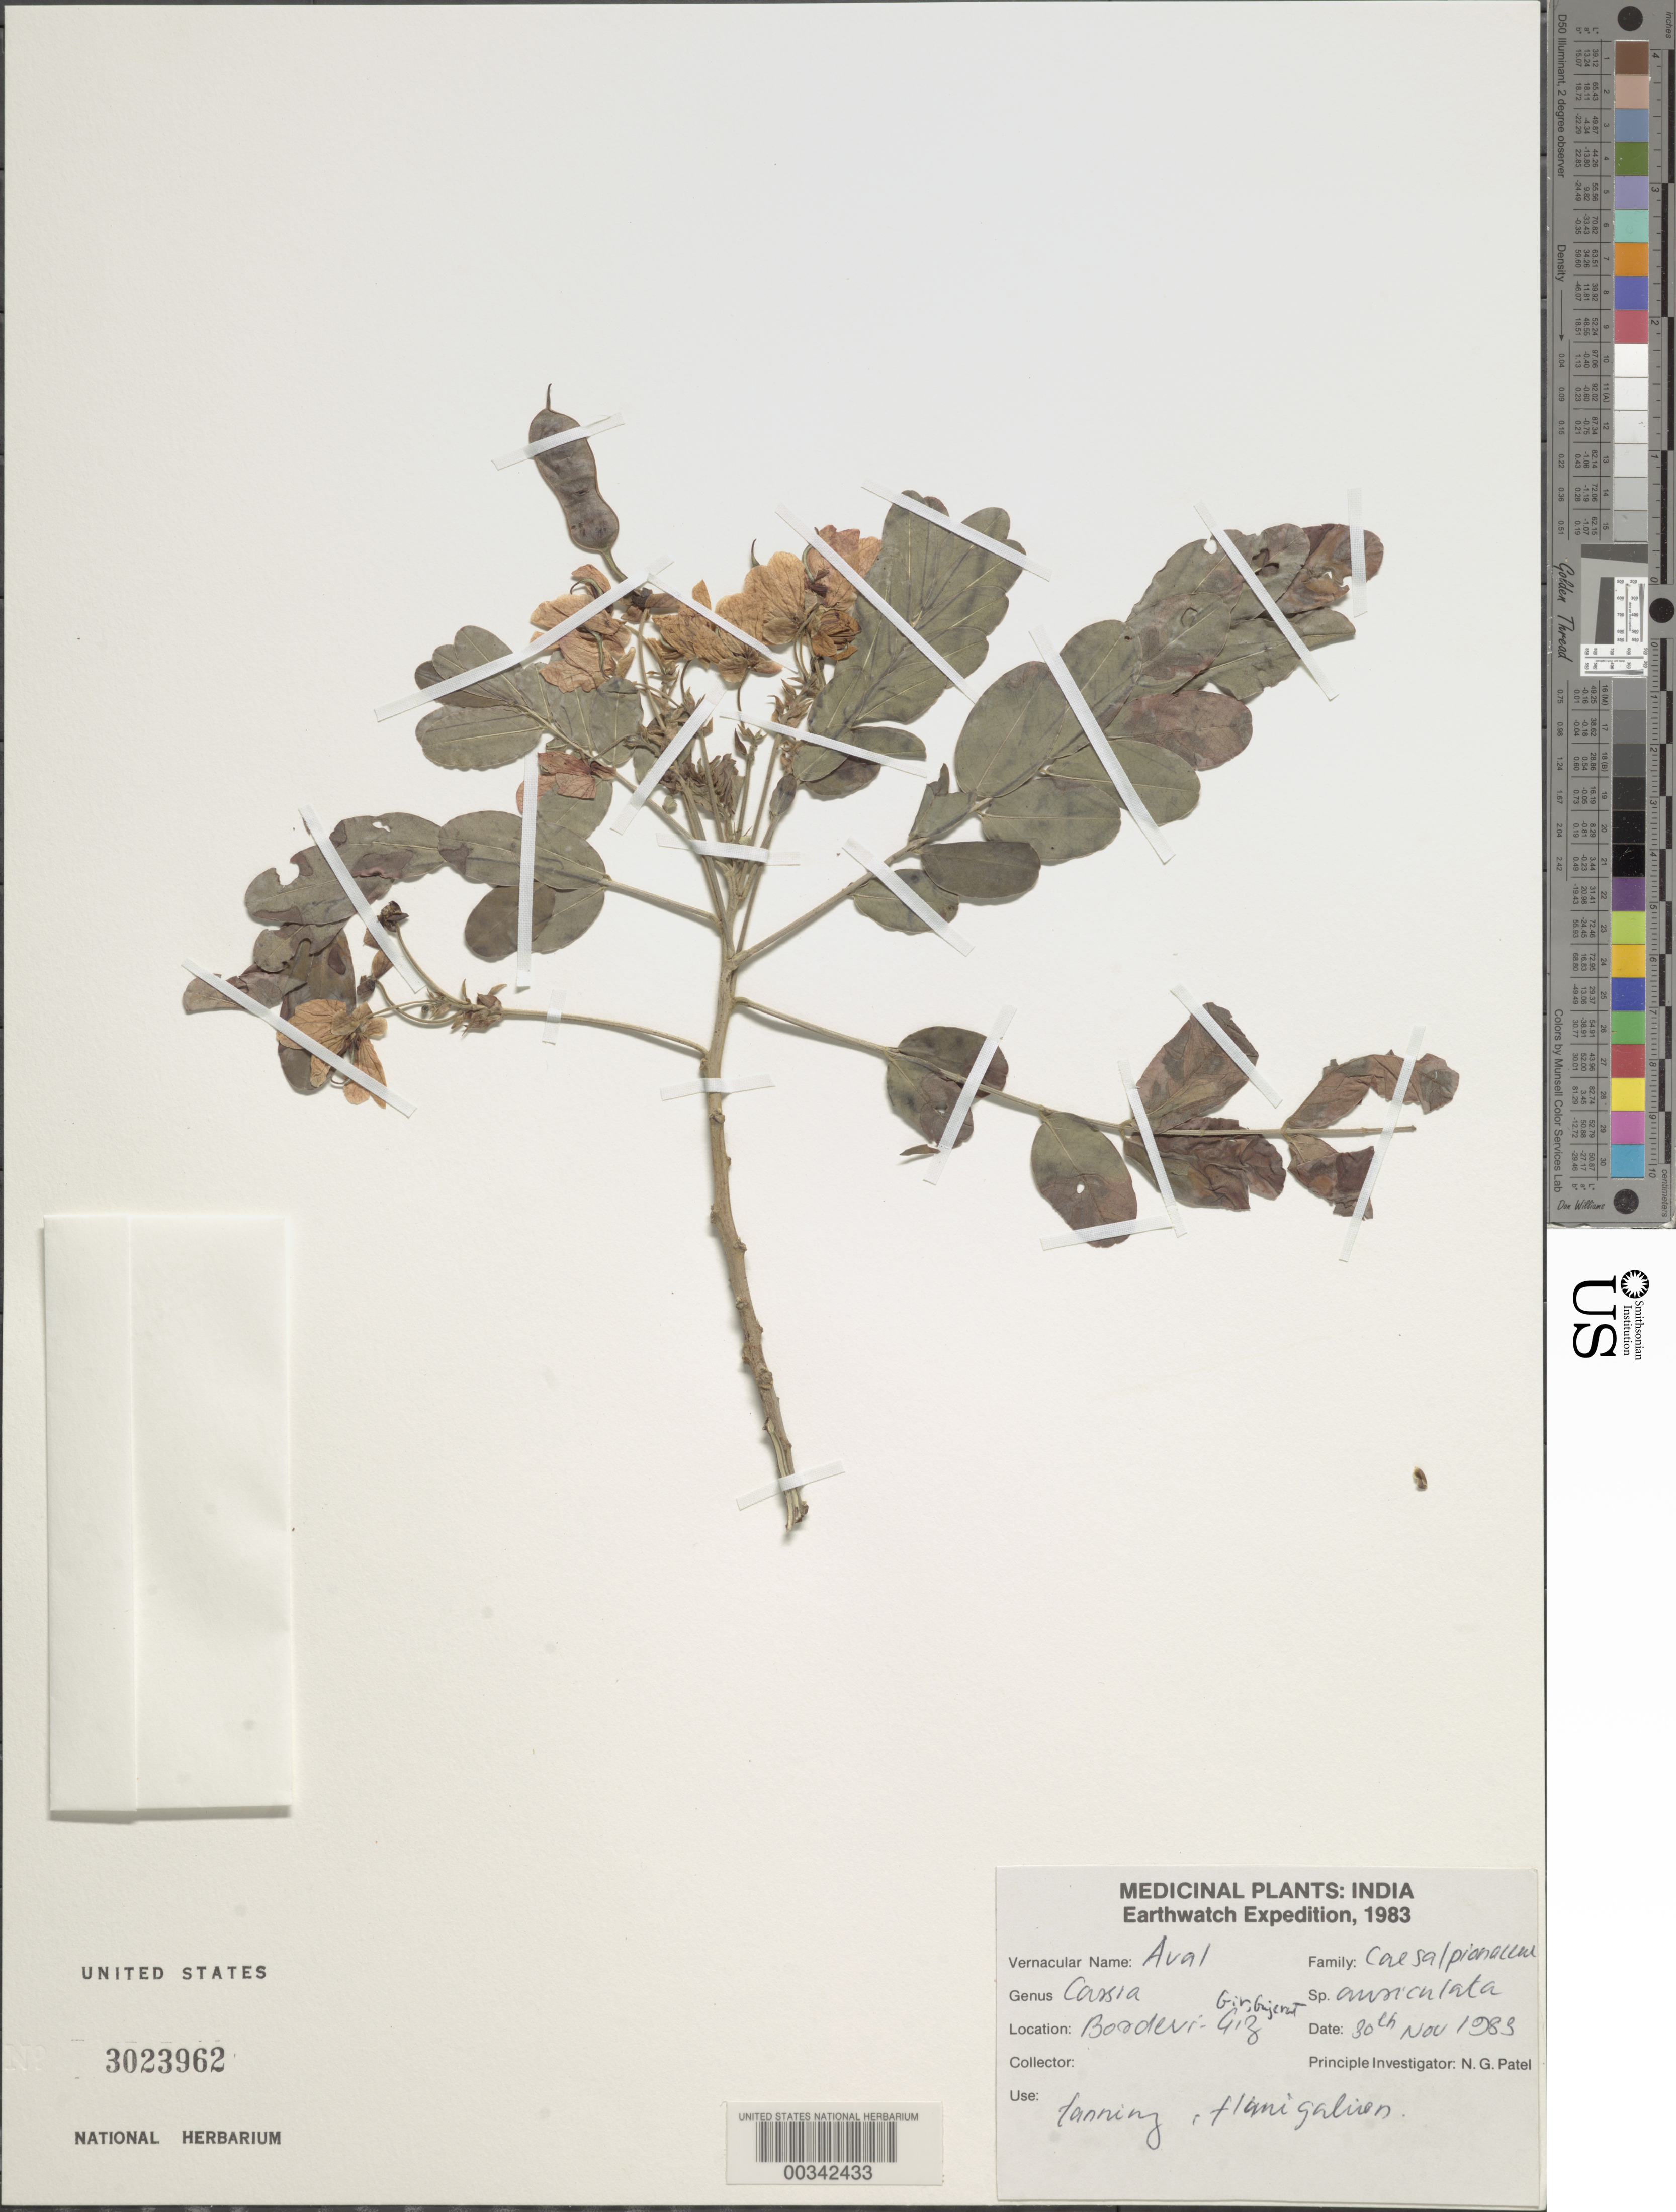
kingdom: Plantae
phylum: Tracheophyta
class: Magnoliopsida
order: Fabales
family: Fabaceae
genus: Senna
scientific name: Senna auriculata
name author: (L.) Roxb.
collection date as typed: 30 Nov 1983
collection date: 1983-11-30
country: India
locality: Boedevi; girbjuerat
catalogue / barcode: US 3023962